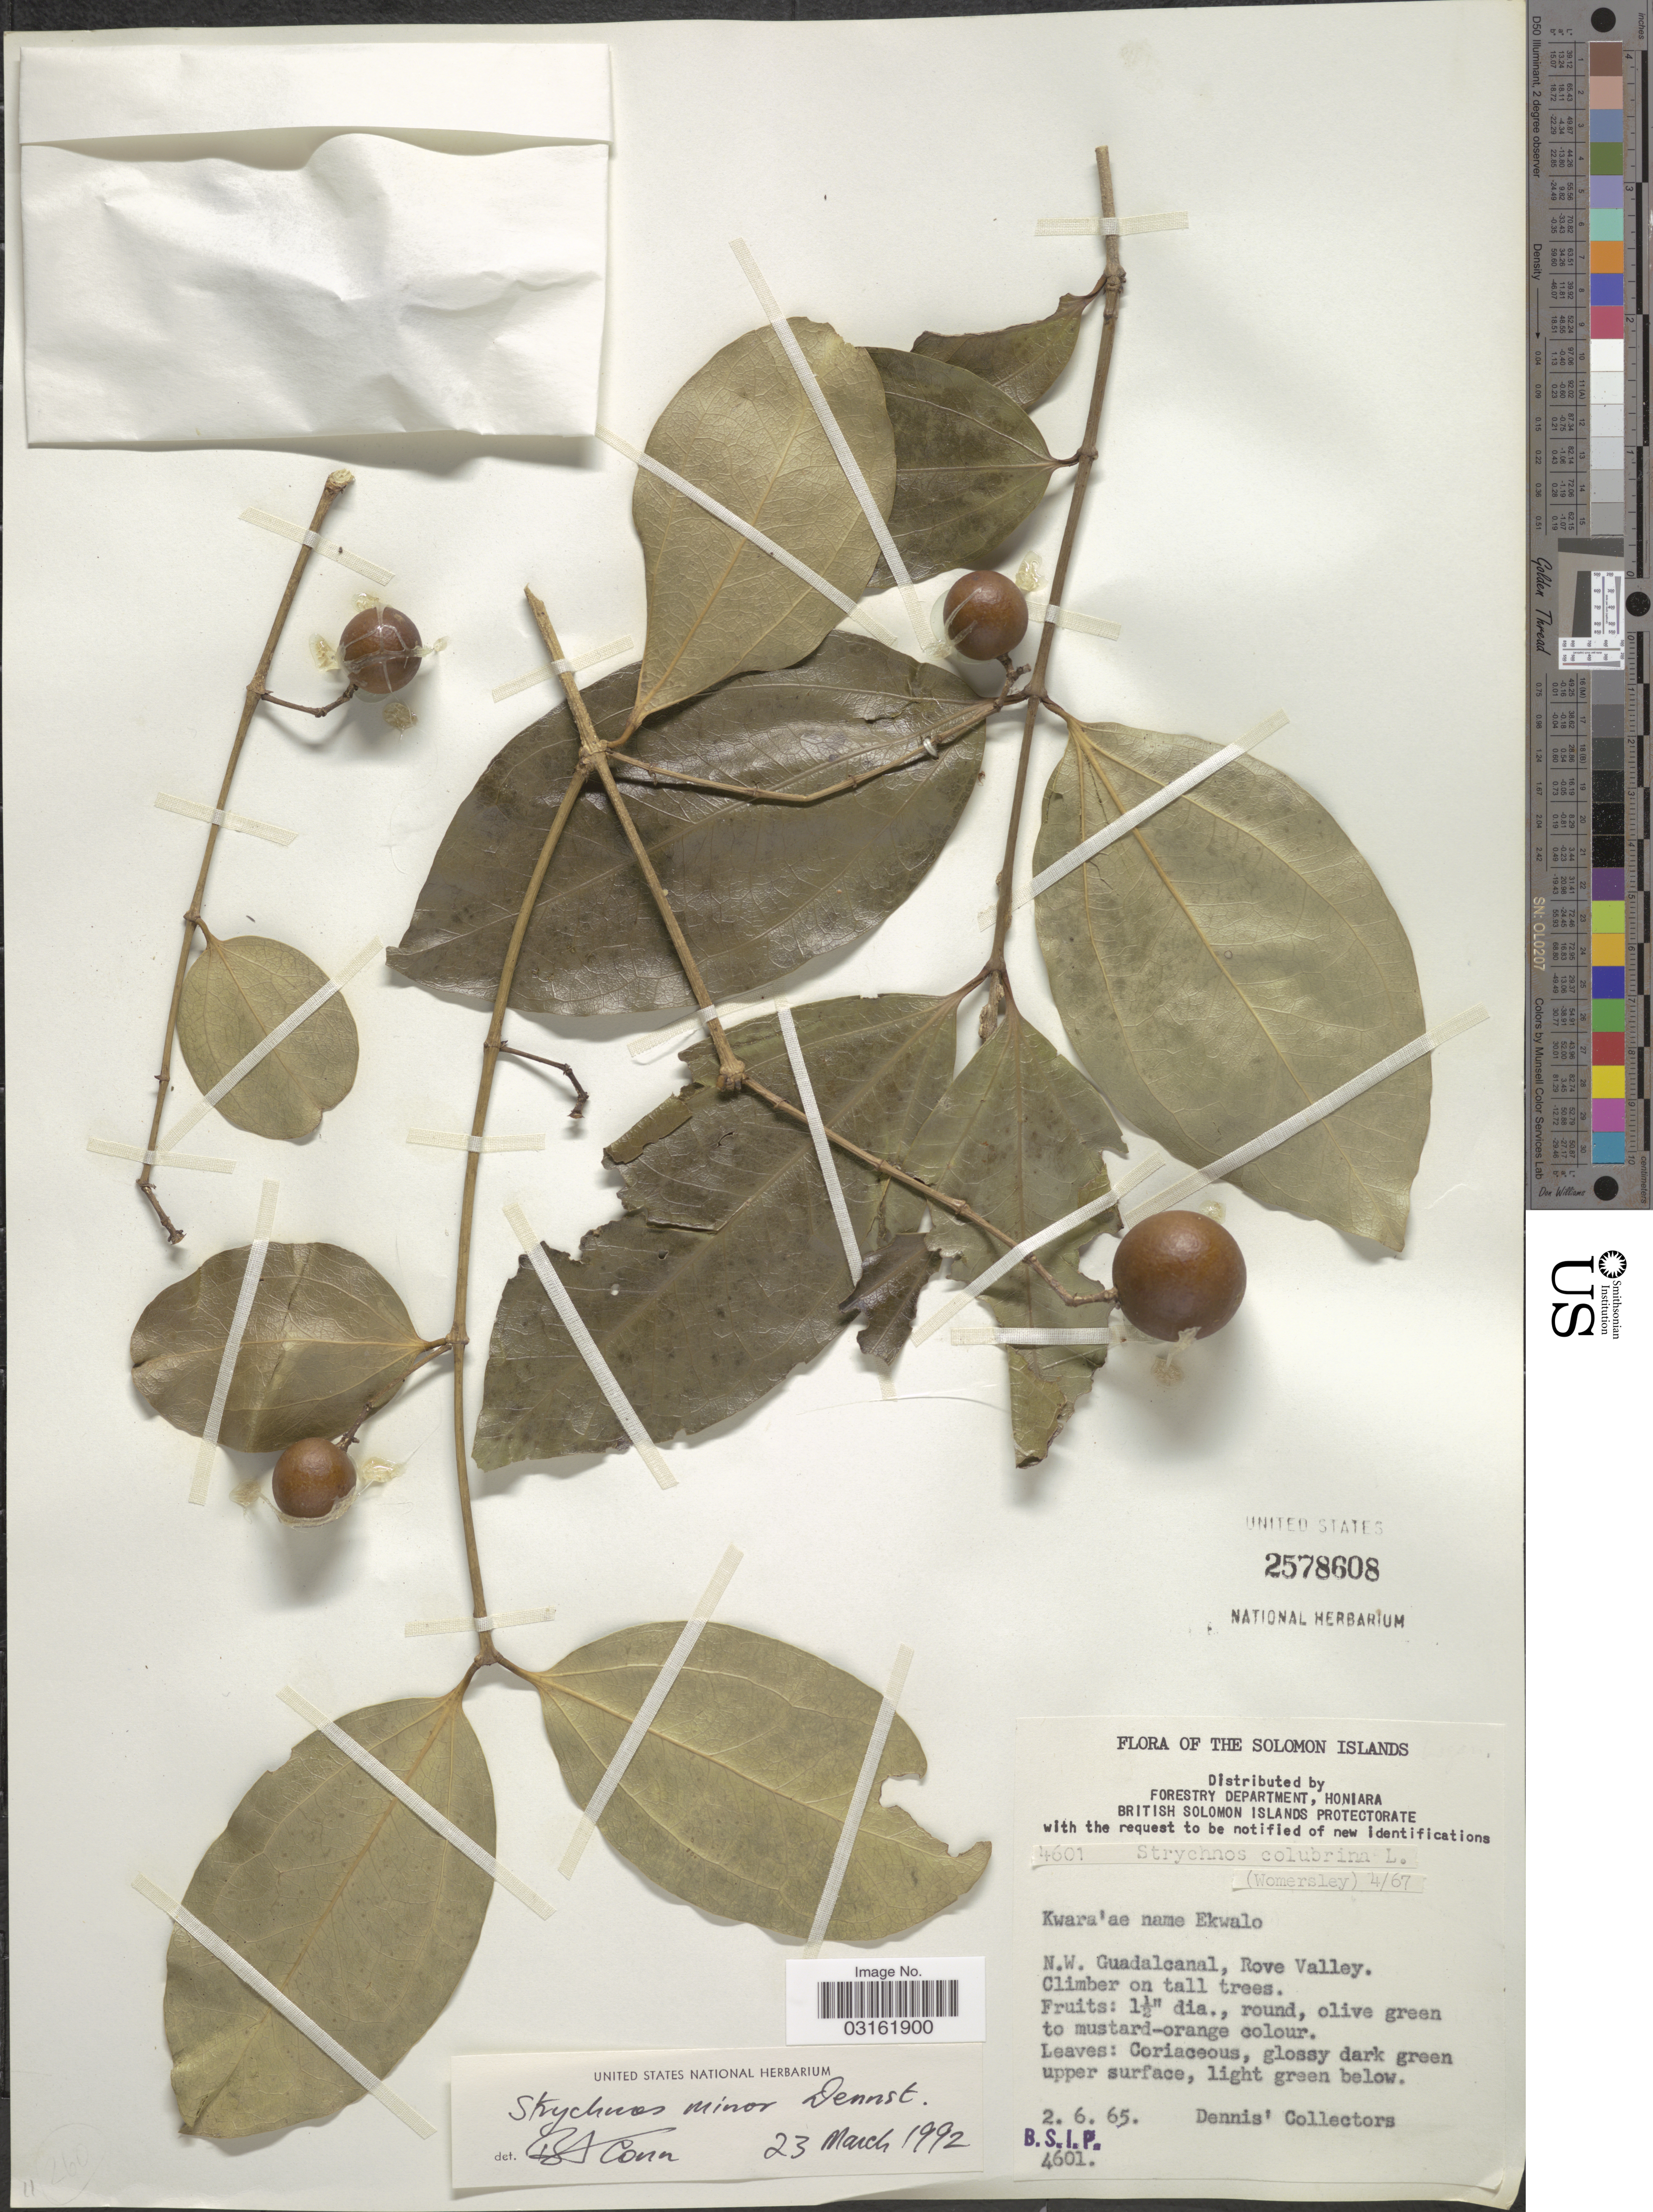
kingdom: Plantae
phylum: Tracheophyta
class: Magnoliopsida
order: Gentianales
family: Loganiaceae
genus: Strychnos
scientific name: Strychnos minor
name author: Dennst.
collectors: Dennis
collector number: B.S.I.P.4601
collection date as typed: Transcribed d/m/y: 2/6/65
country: Solomon Islands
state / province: Solomon Islands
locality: The Solomon Islands. N. W. Guadalcanal, Rove Valley.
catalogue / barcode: US 2578608